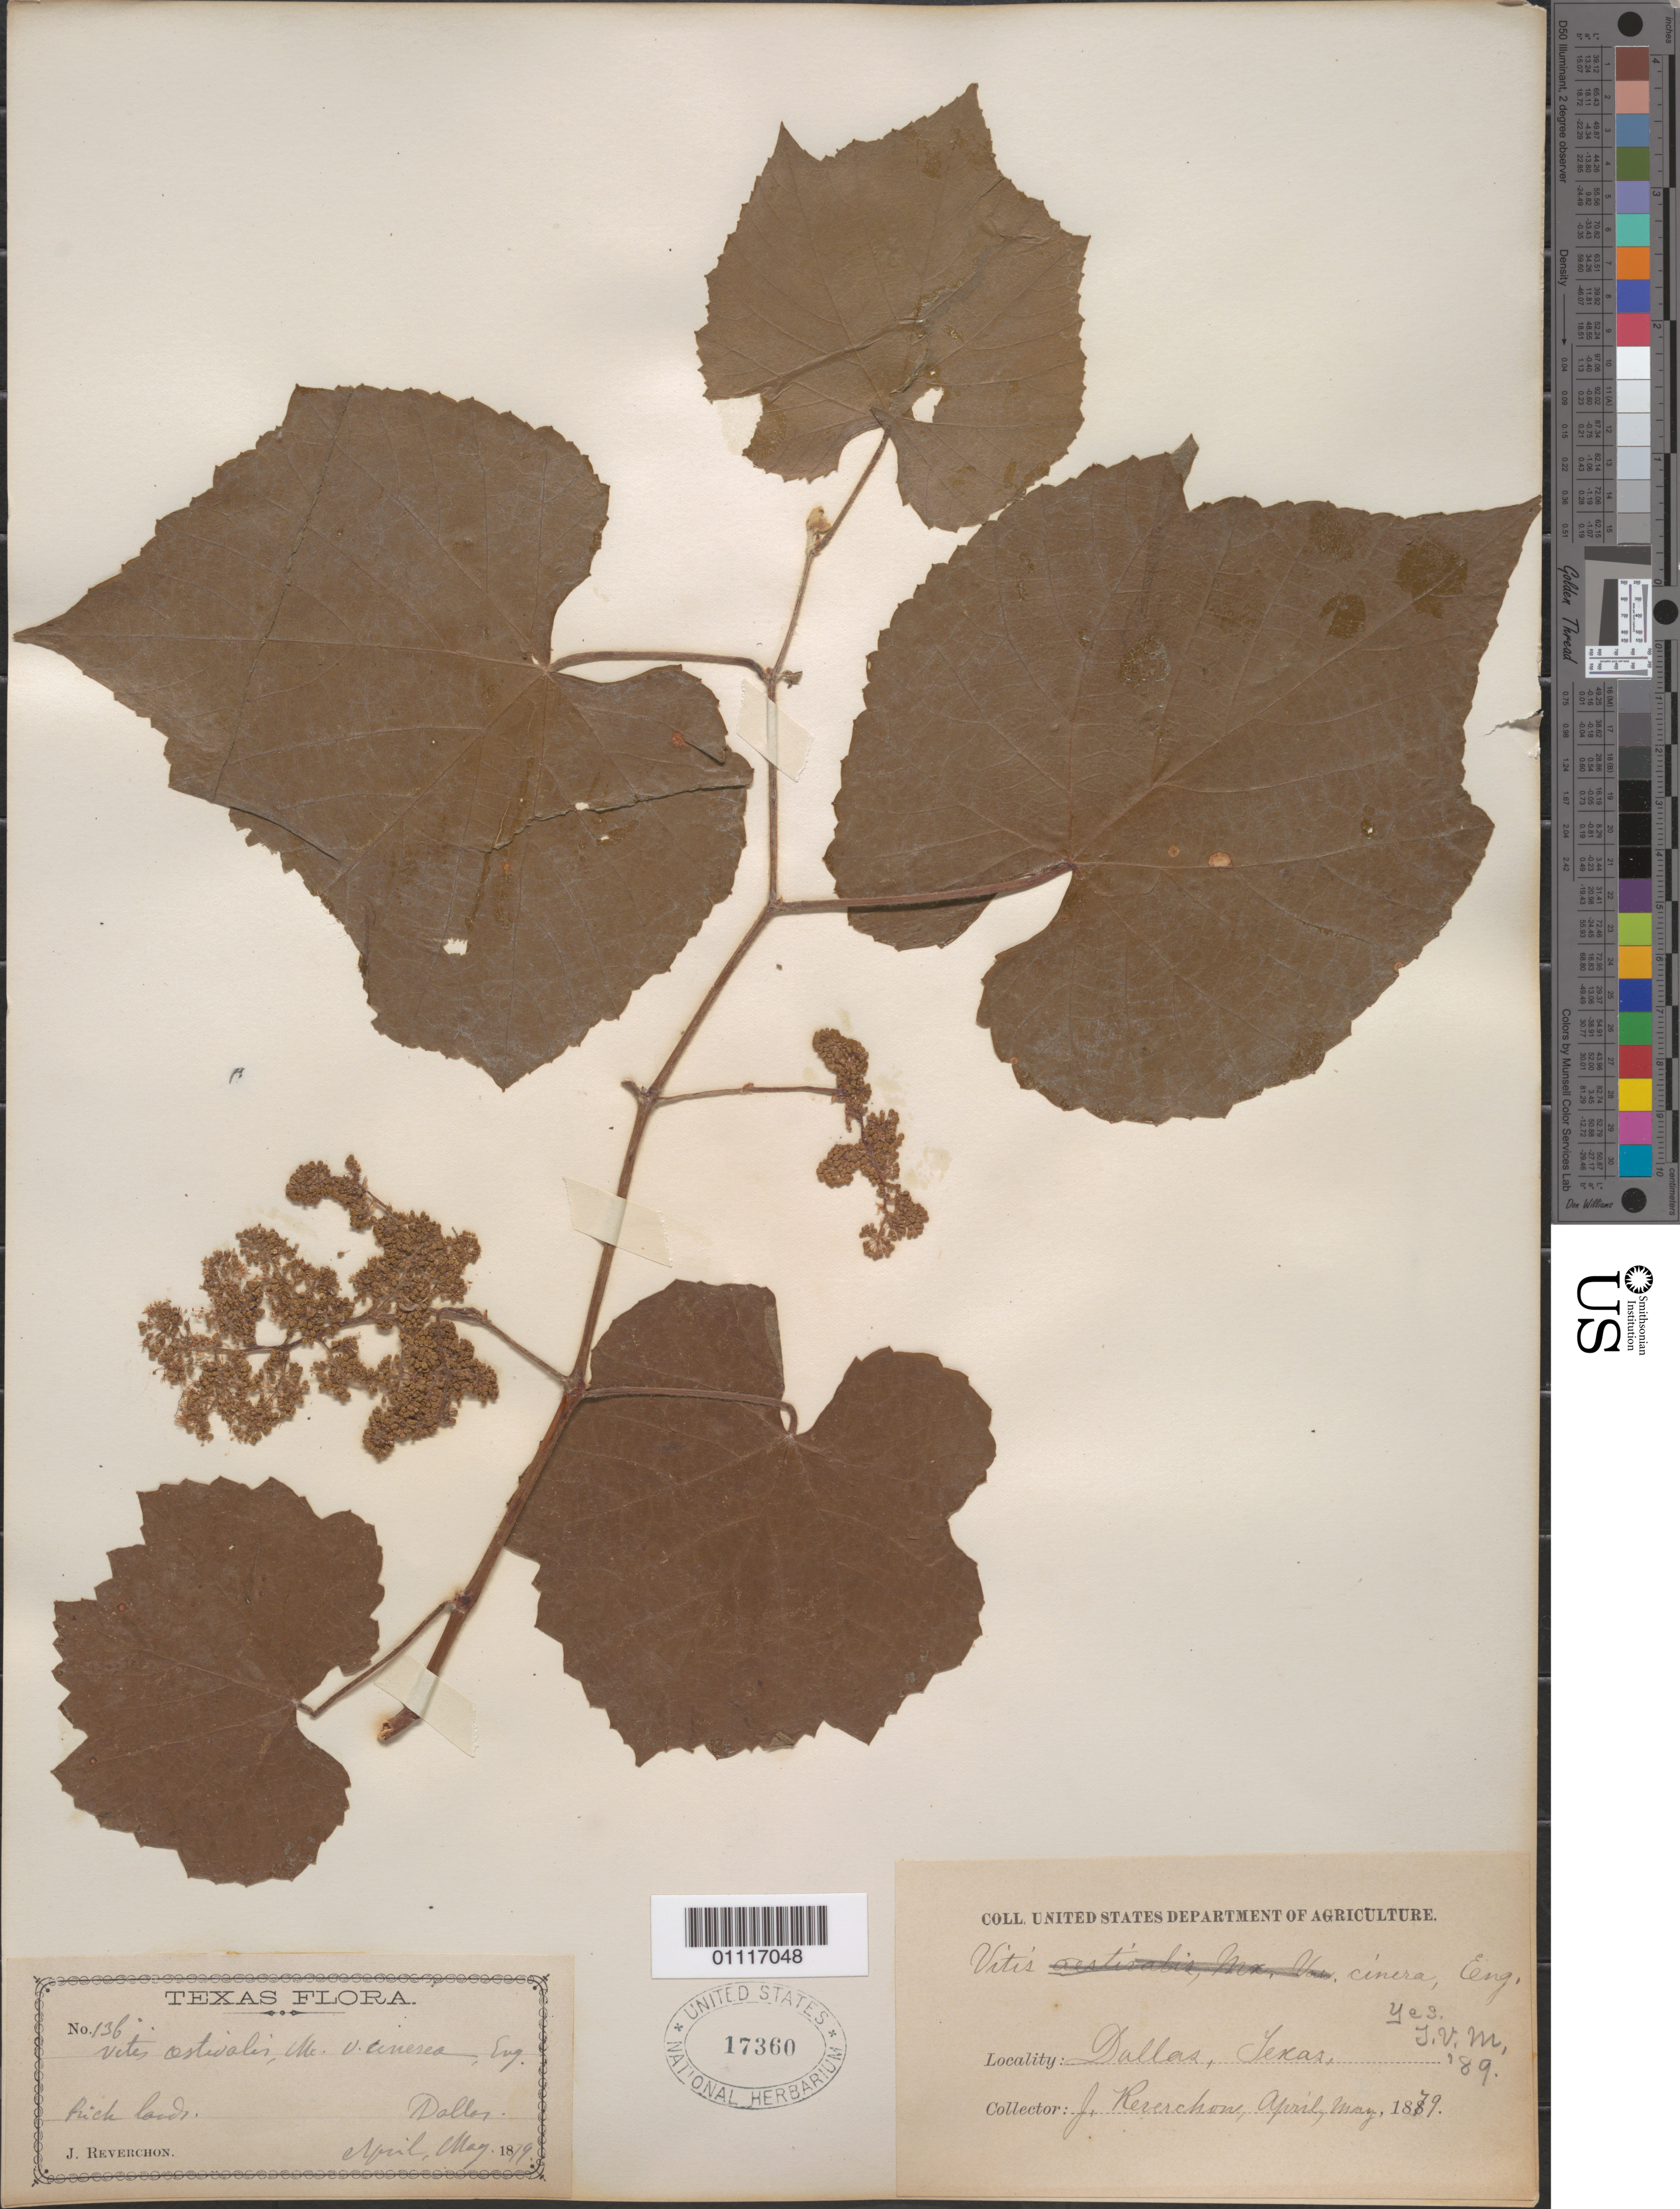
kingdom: Plantae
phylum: Tracheophyta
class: Magnoliopsida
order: Vitales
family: Vitaceae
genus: Vitis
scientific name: Vitis cinerea var. cinerea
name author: (Engelm.) Engelm. ex Millardet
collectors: J. Reverchon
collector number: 136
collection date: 1879-04/1879-05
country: United States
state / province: Texas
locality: Dallas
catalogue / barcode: US 17360